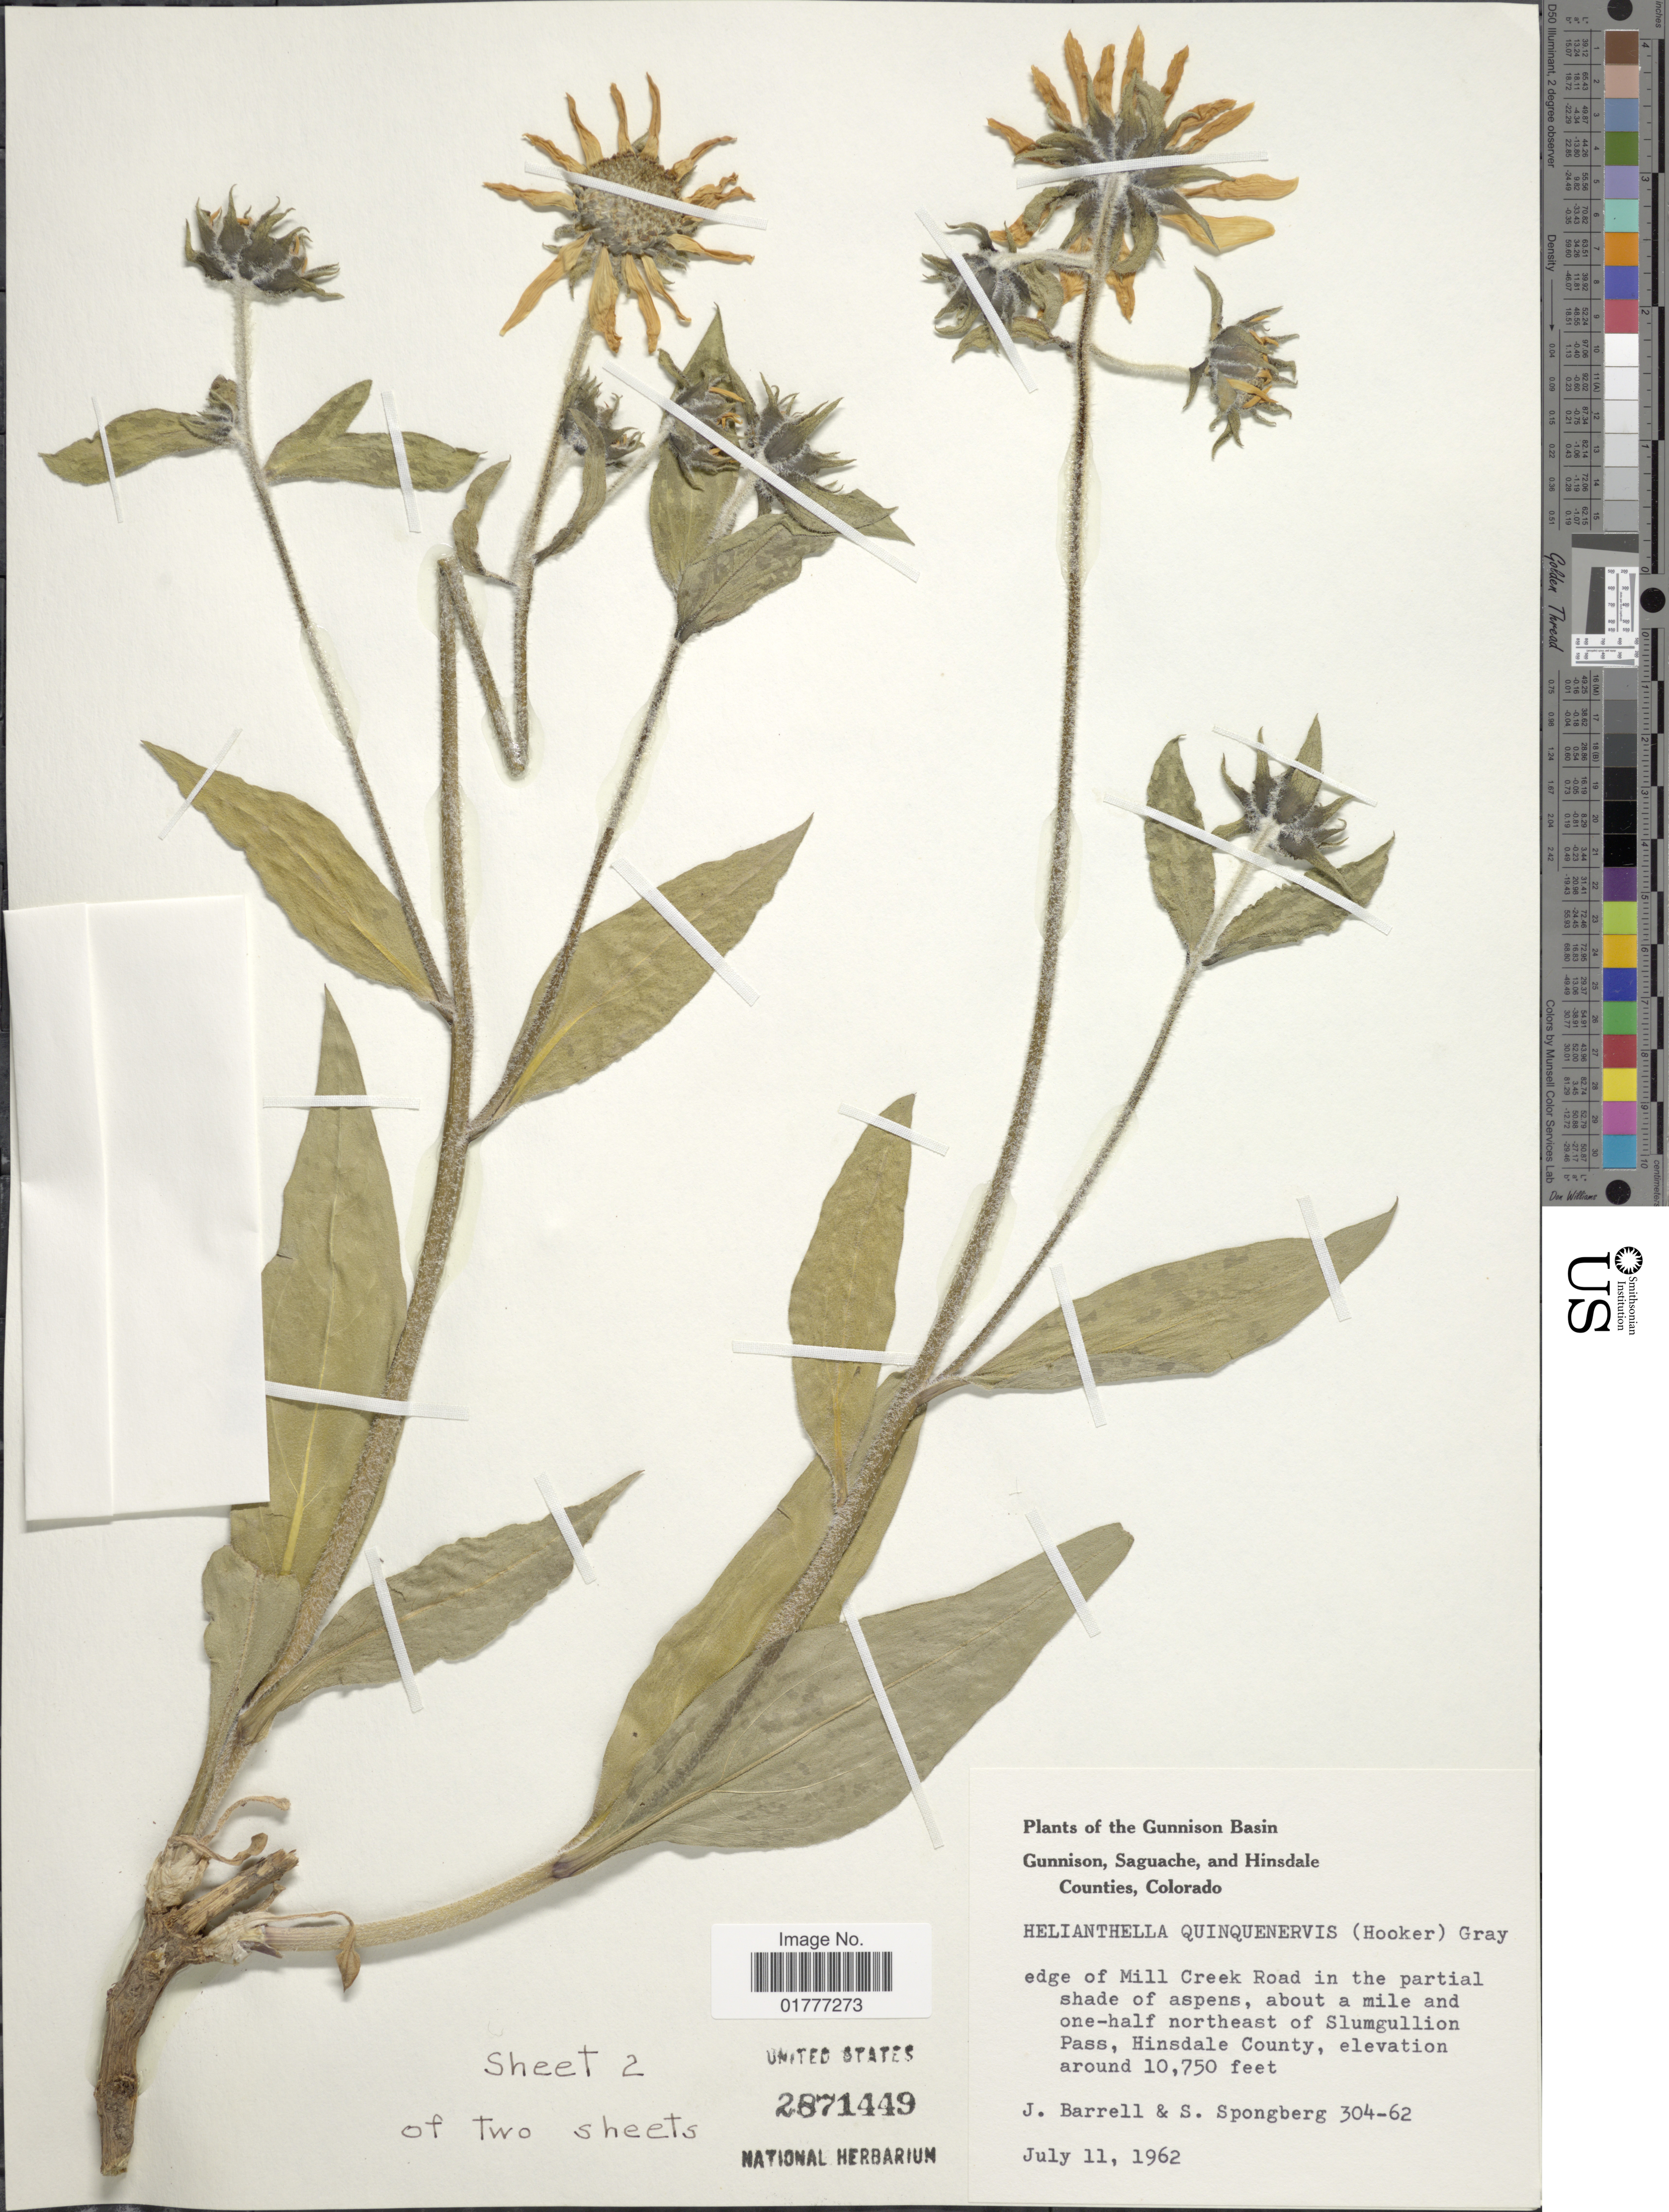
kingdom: Plantae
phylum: Tracheophyta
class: Magnoliopsida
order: Asterales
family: Asteraceae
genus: Helianthella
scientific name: Helianthella quinquenervis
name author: (Hook.) A. Gray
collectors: J. Barrell & S. A.Spongberg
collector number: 304-62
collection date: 1962-07-11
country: United States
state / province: Colorado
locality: Gunnison basin, Gunnison,Saguache, and Hinsdale Counties, edge of Mill Creek Road in the partial shade of apsens, about a mile in one-half northeast of Slumgullion Pass, Hinsdale County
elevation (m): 3277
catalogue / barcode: US 2871449